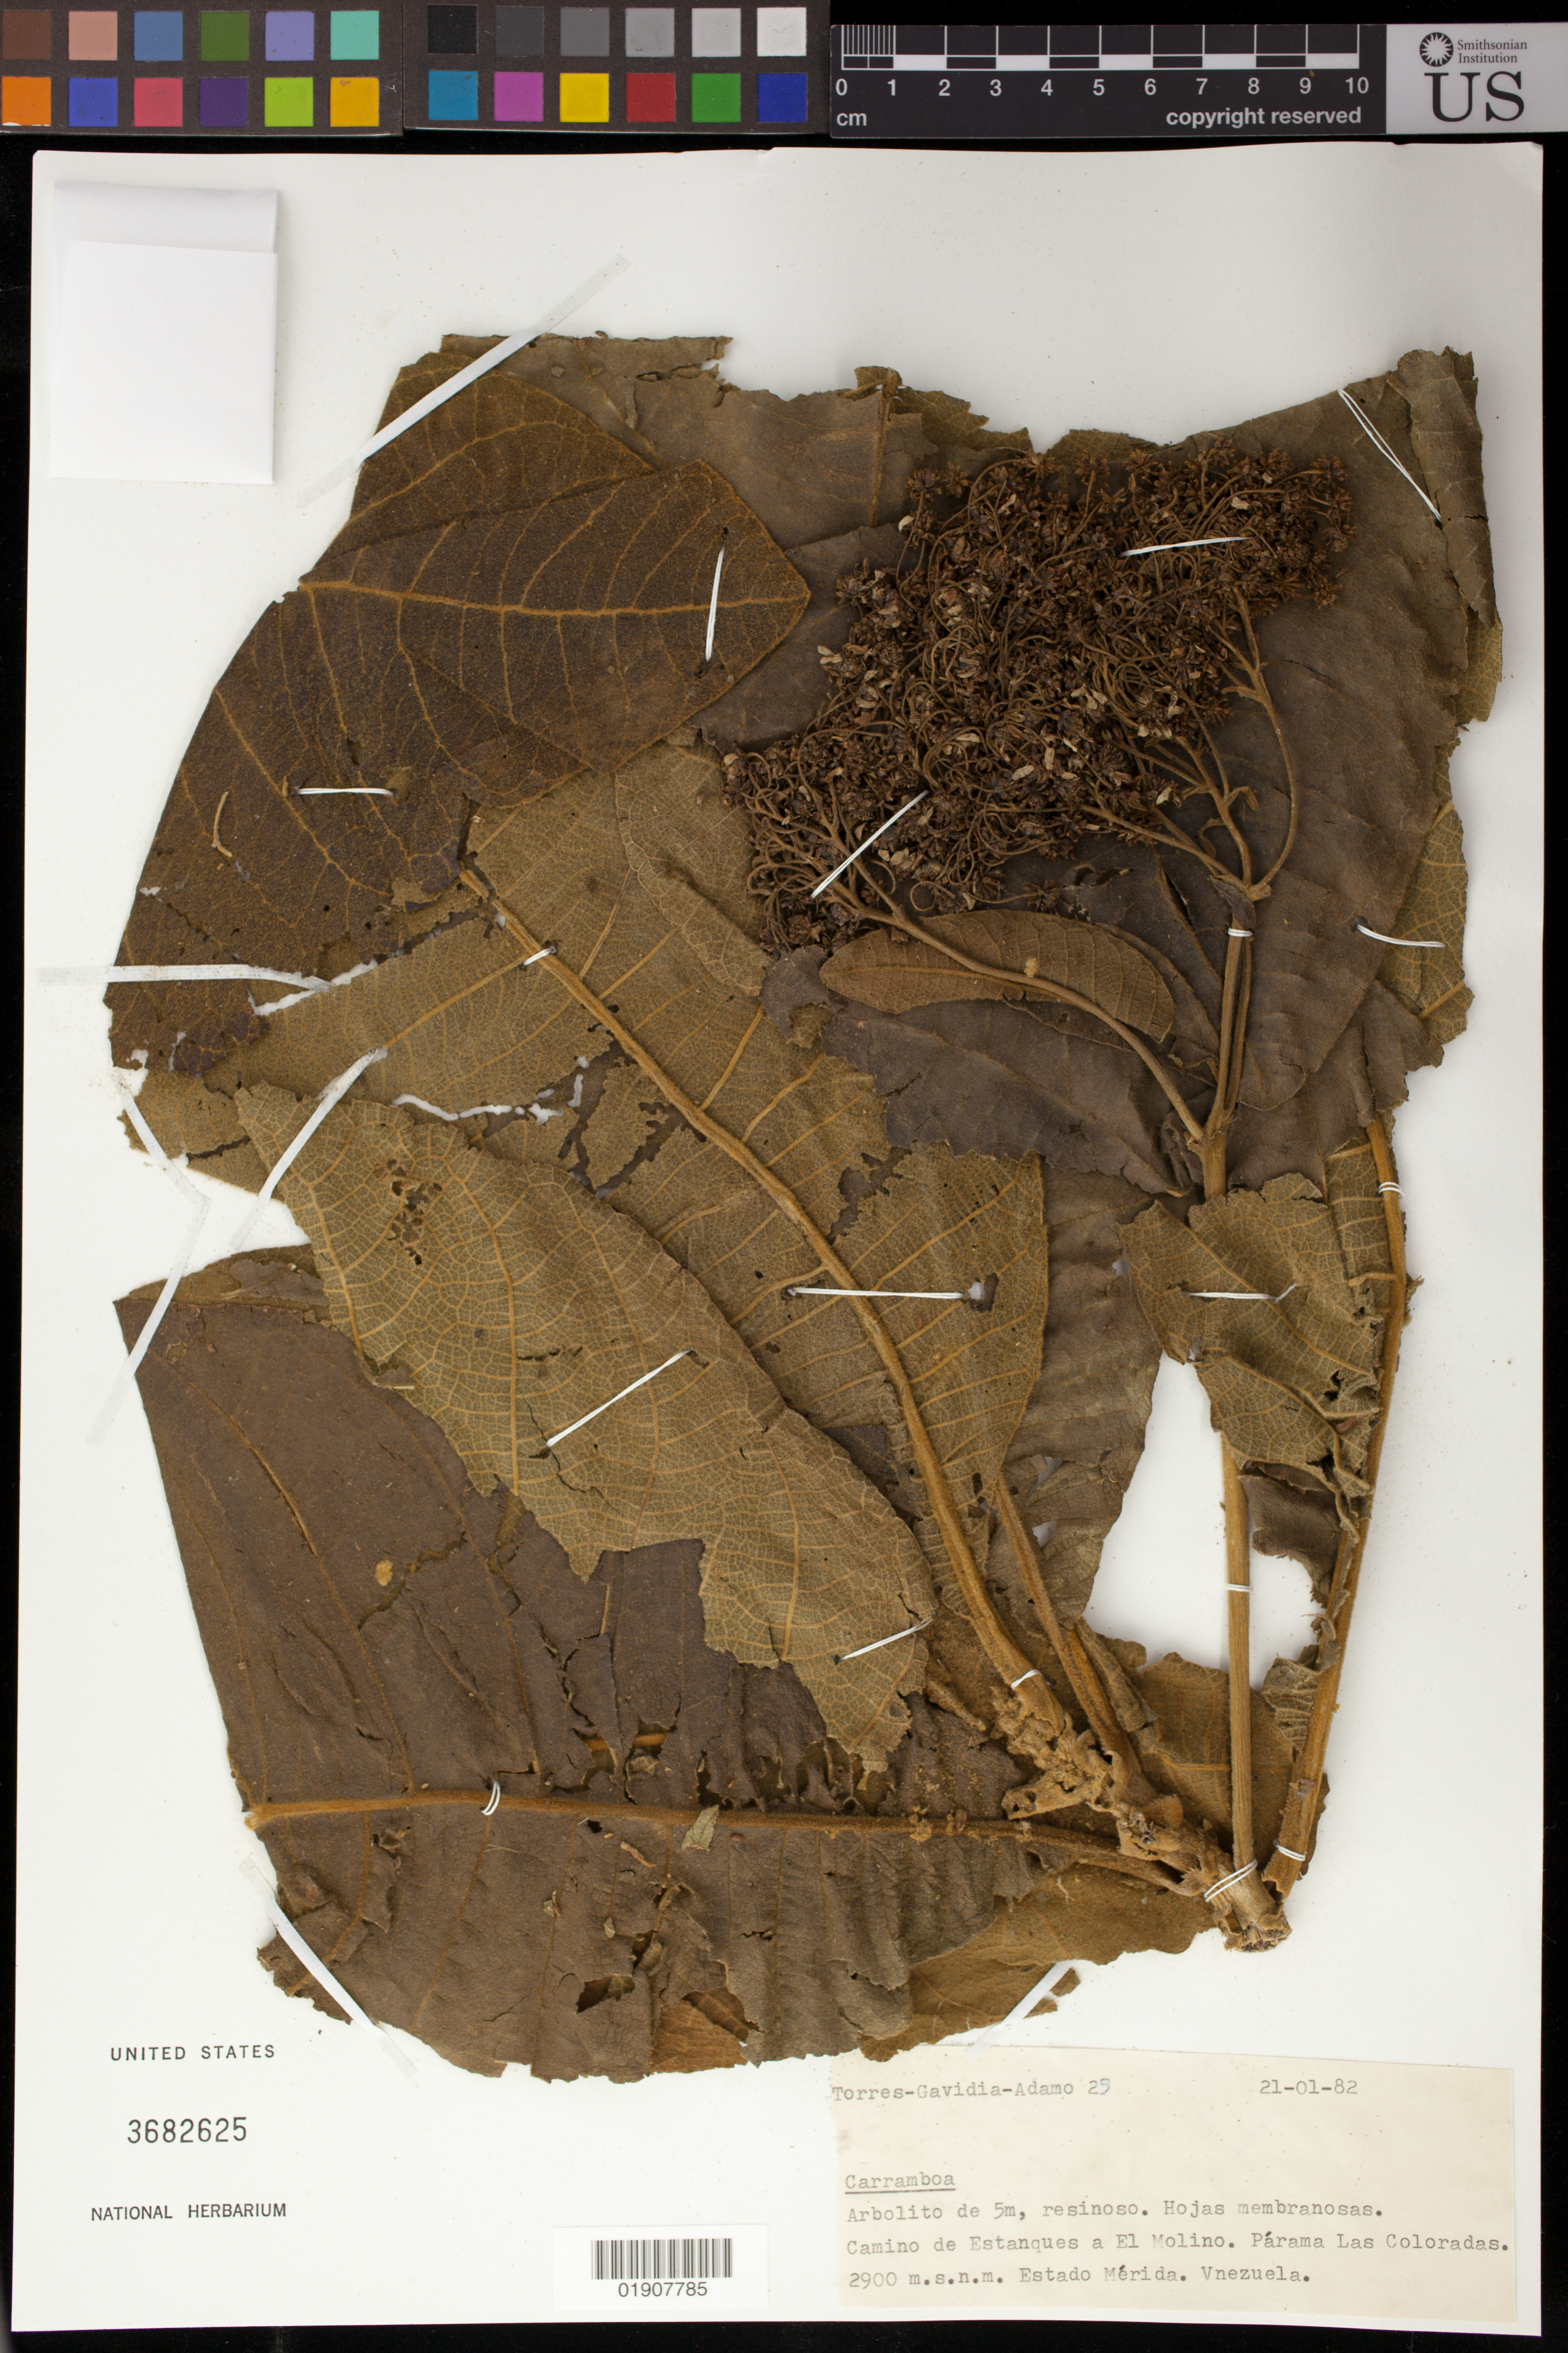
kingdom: Plantae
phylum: Tracheophyta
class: Magnoliopsida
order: Asterales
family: Asteraceae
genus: Carramboa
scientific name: Carramboa sp.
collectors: F. Torres, J. Gaviria & G. Adamo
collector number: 25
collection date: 1982-01-21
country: Venezuela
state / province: Mérida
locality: Camino de Estanques a El Molino. Parama Las Coloradas.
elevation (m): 2900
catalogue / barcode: US 3682625